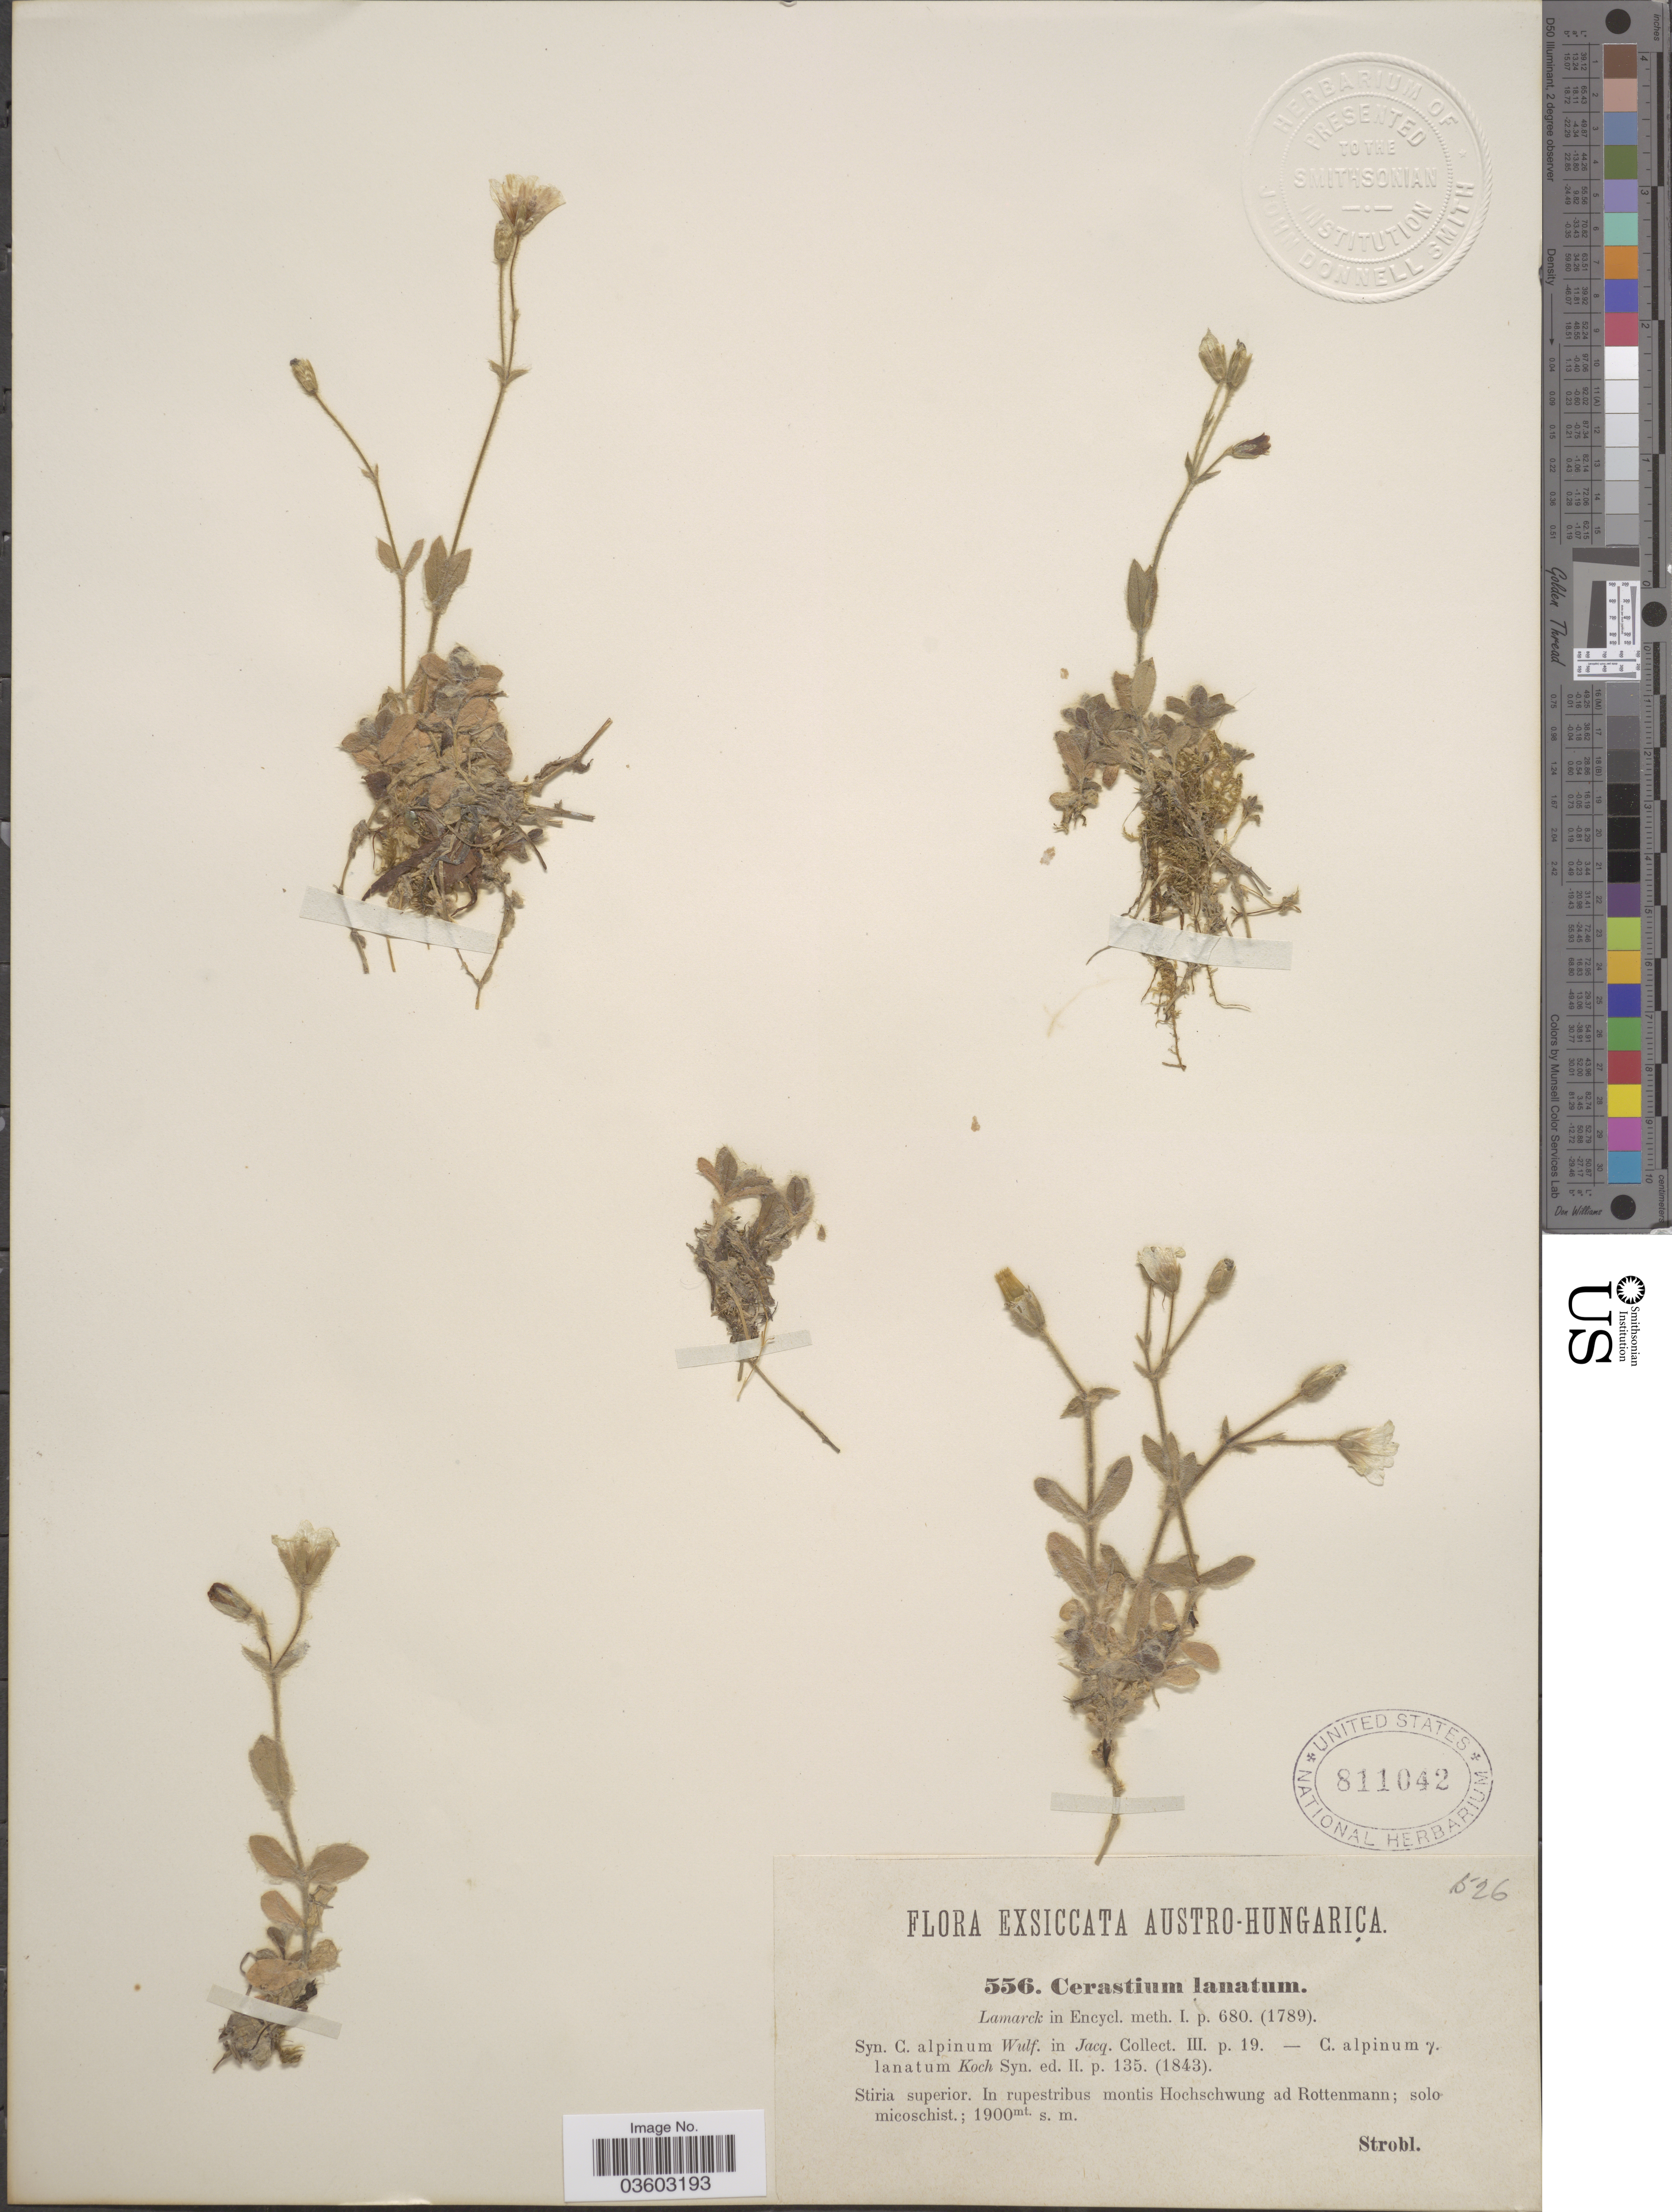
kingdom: Plantae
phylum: Tracheophyta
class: Magnoliopsida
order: Caryophyllales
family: Caryophyllaceae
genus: Cerastium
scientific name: Cerastium lanatum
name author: Lam.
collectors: Strobl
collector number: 556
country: Austria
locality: Austro-Hungarica. Stiria superior. In rupestribus montis Hochschwung ad Rottenmann.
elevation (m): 1900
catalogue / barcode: US 811042